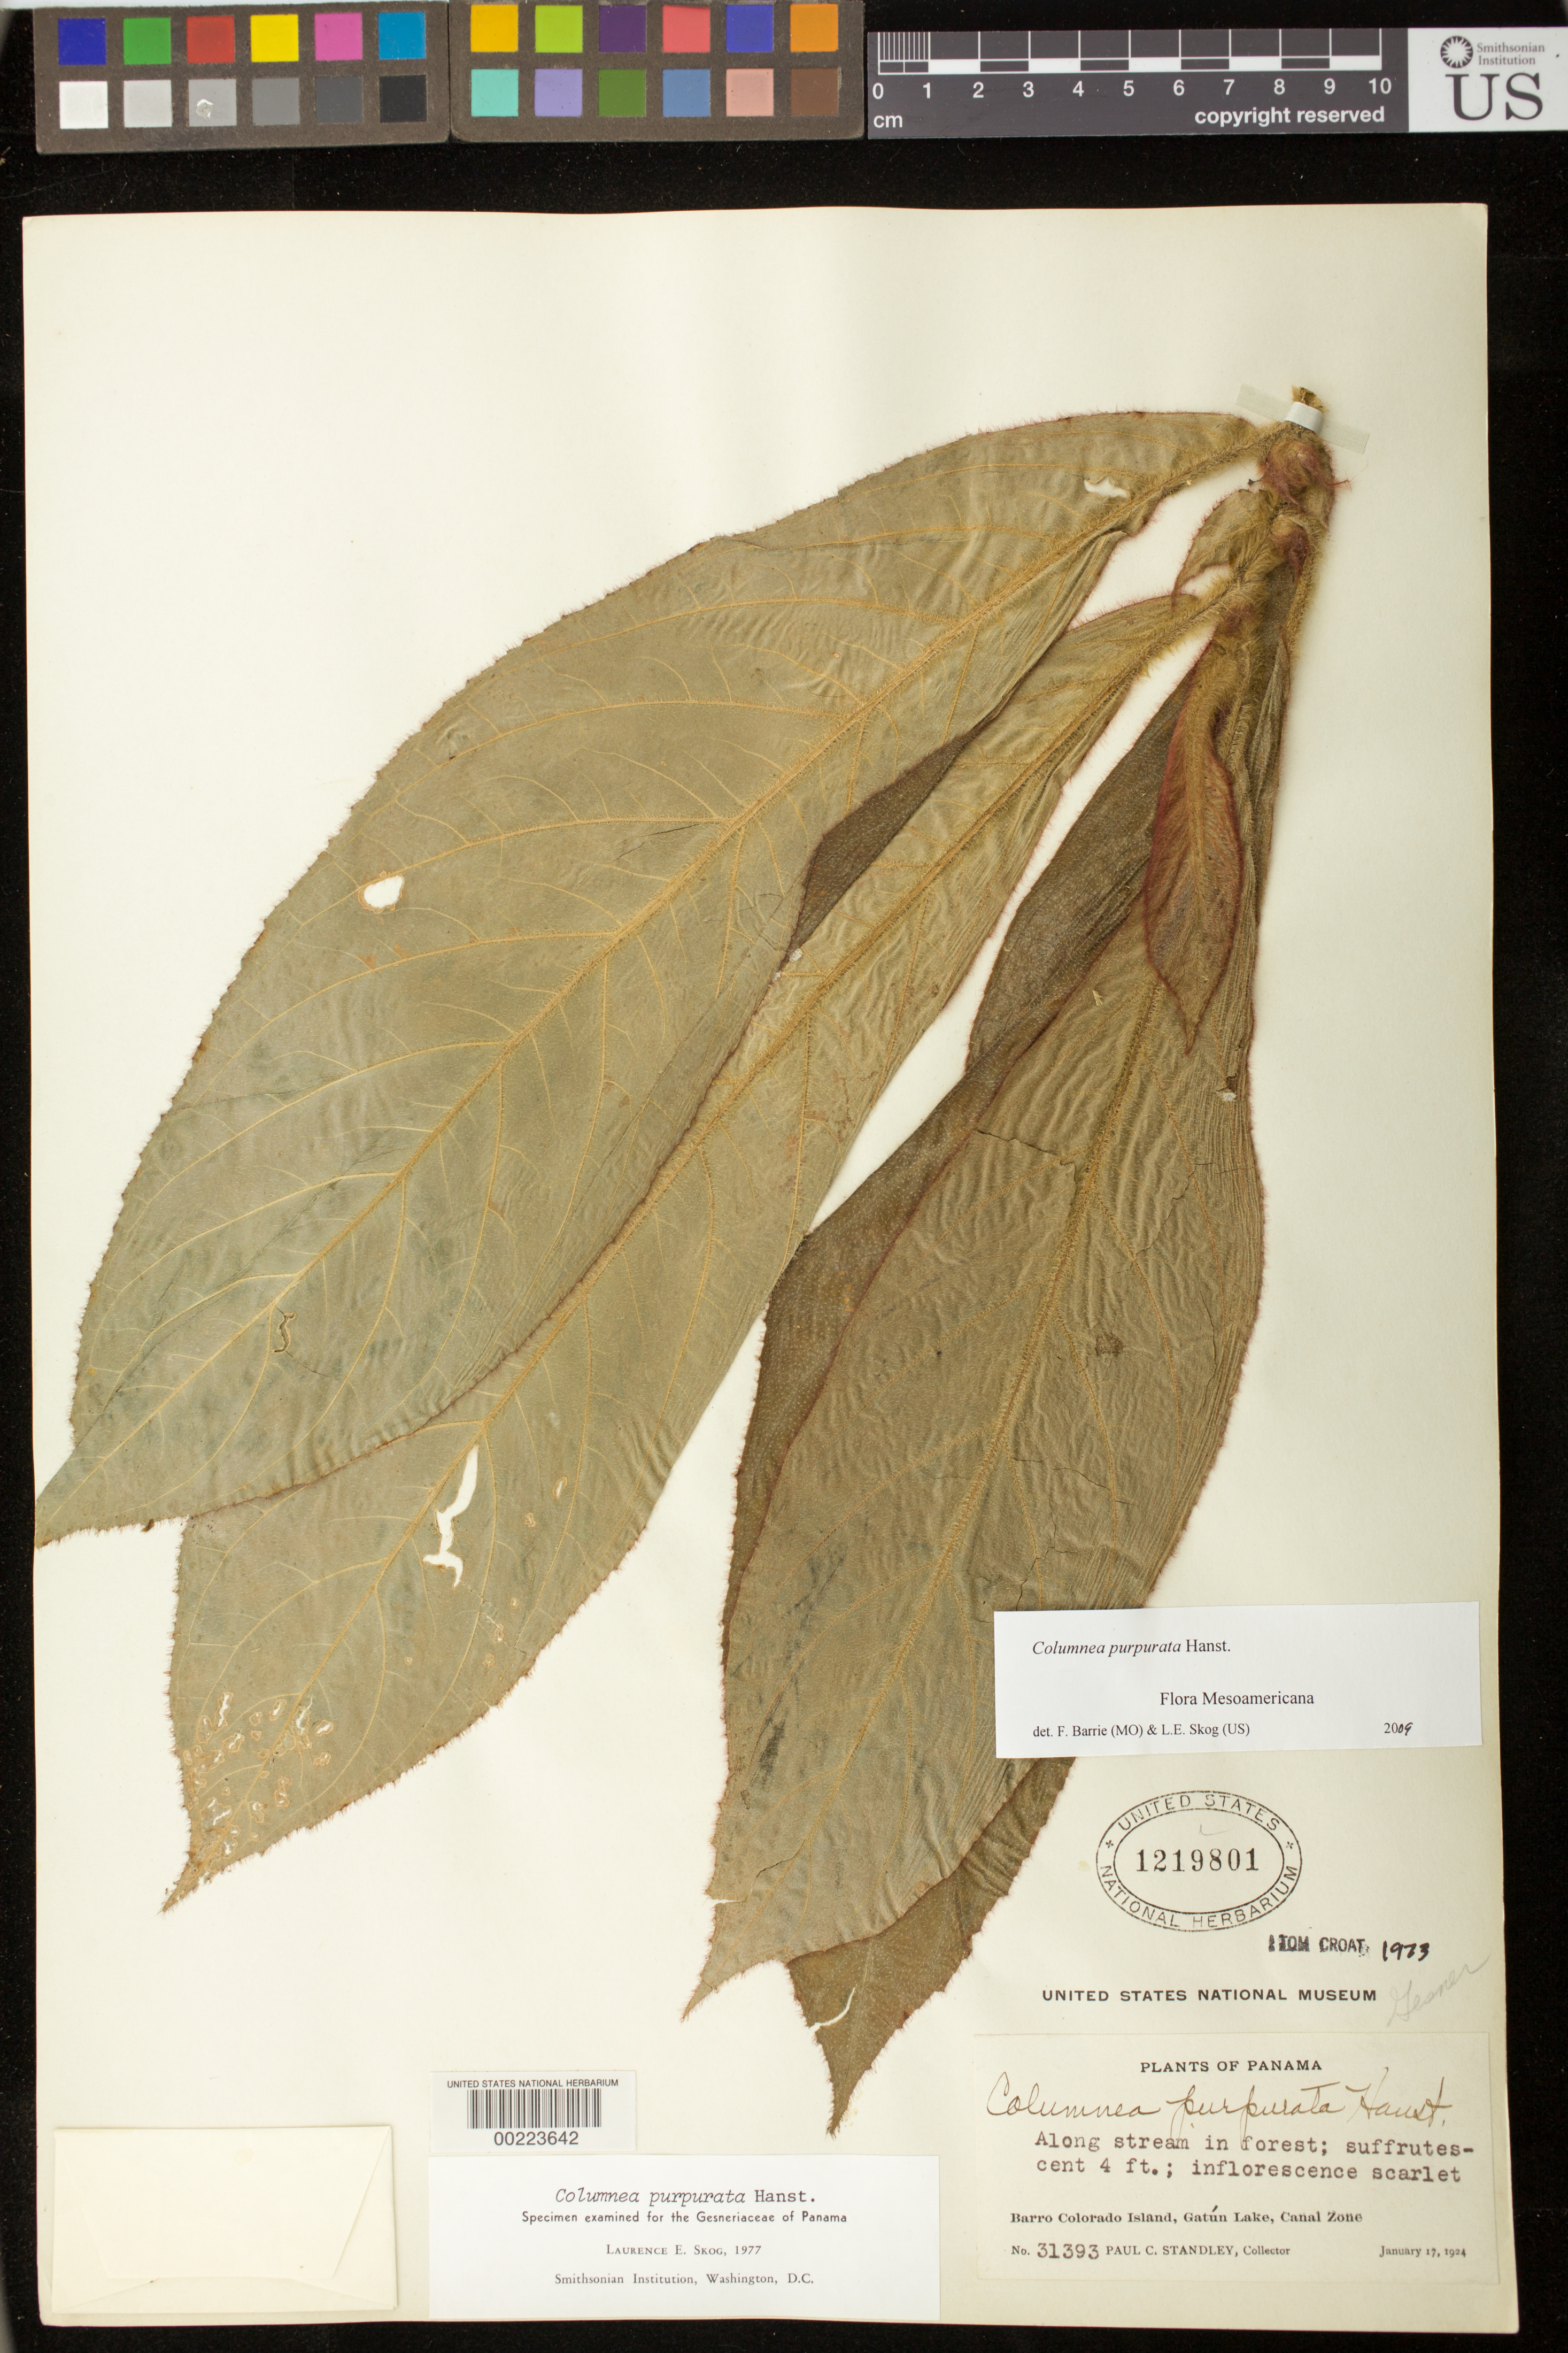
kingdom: Plantae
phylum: Tracheophyta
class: Magnoliopsida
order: Lamiales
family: Gesneriaceae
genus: Columnea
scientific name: Columnea purpurata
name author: Hanst.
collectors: P. C. Standley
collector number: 31393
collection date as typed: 17 Jan 1924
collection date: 1924-01-17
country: Panama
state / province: Panamá Oeste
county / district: Canal Zone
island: Barro Colorado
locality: Barro Colorado Island, Gatun Lake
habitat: Along stream in forest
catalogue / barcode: US 1219801